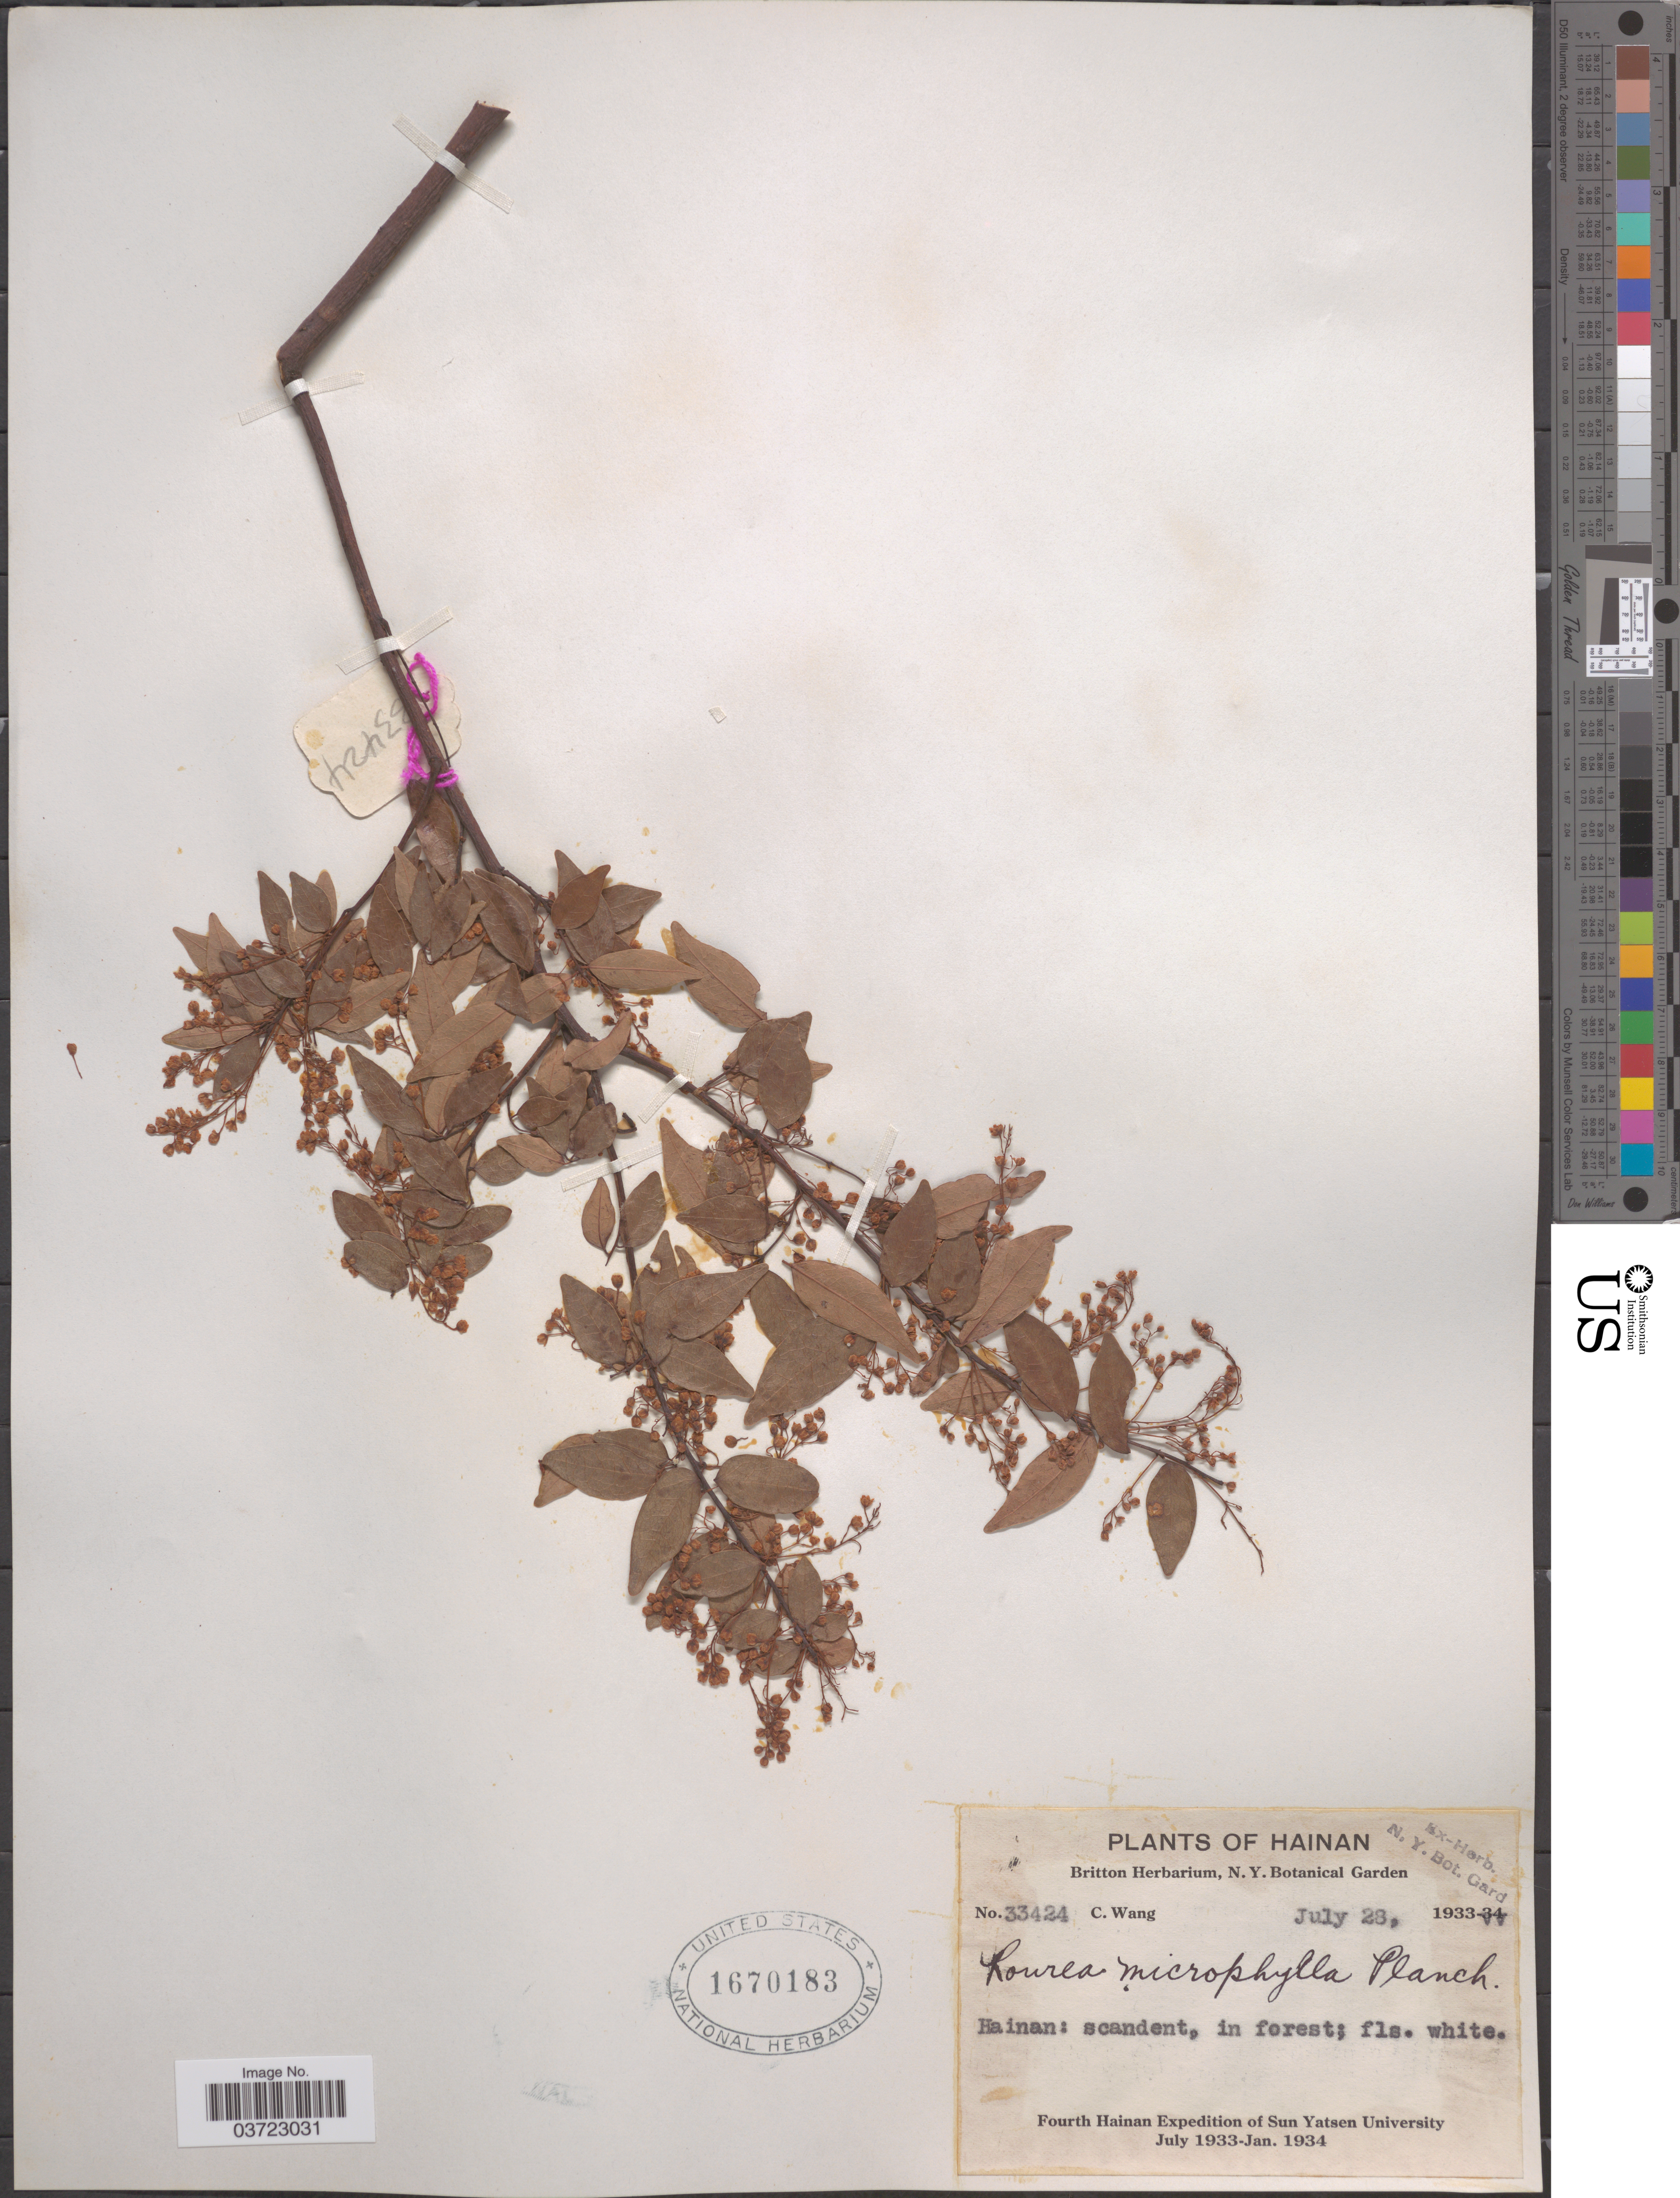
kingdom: Plantae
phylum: Tracheophyta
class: Magnoliopsida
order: Oxalidales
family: Connaraceae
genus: Rourea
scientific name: Rourea microphylla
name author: (Hook. & Arn.) Planch.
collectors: C. Wang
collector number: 33424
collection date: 1933-07-23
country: China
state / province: Hainan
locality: In forest.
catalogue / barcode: US 1670183